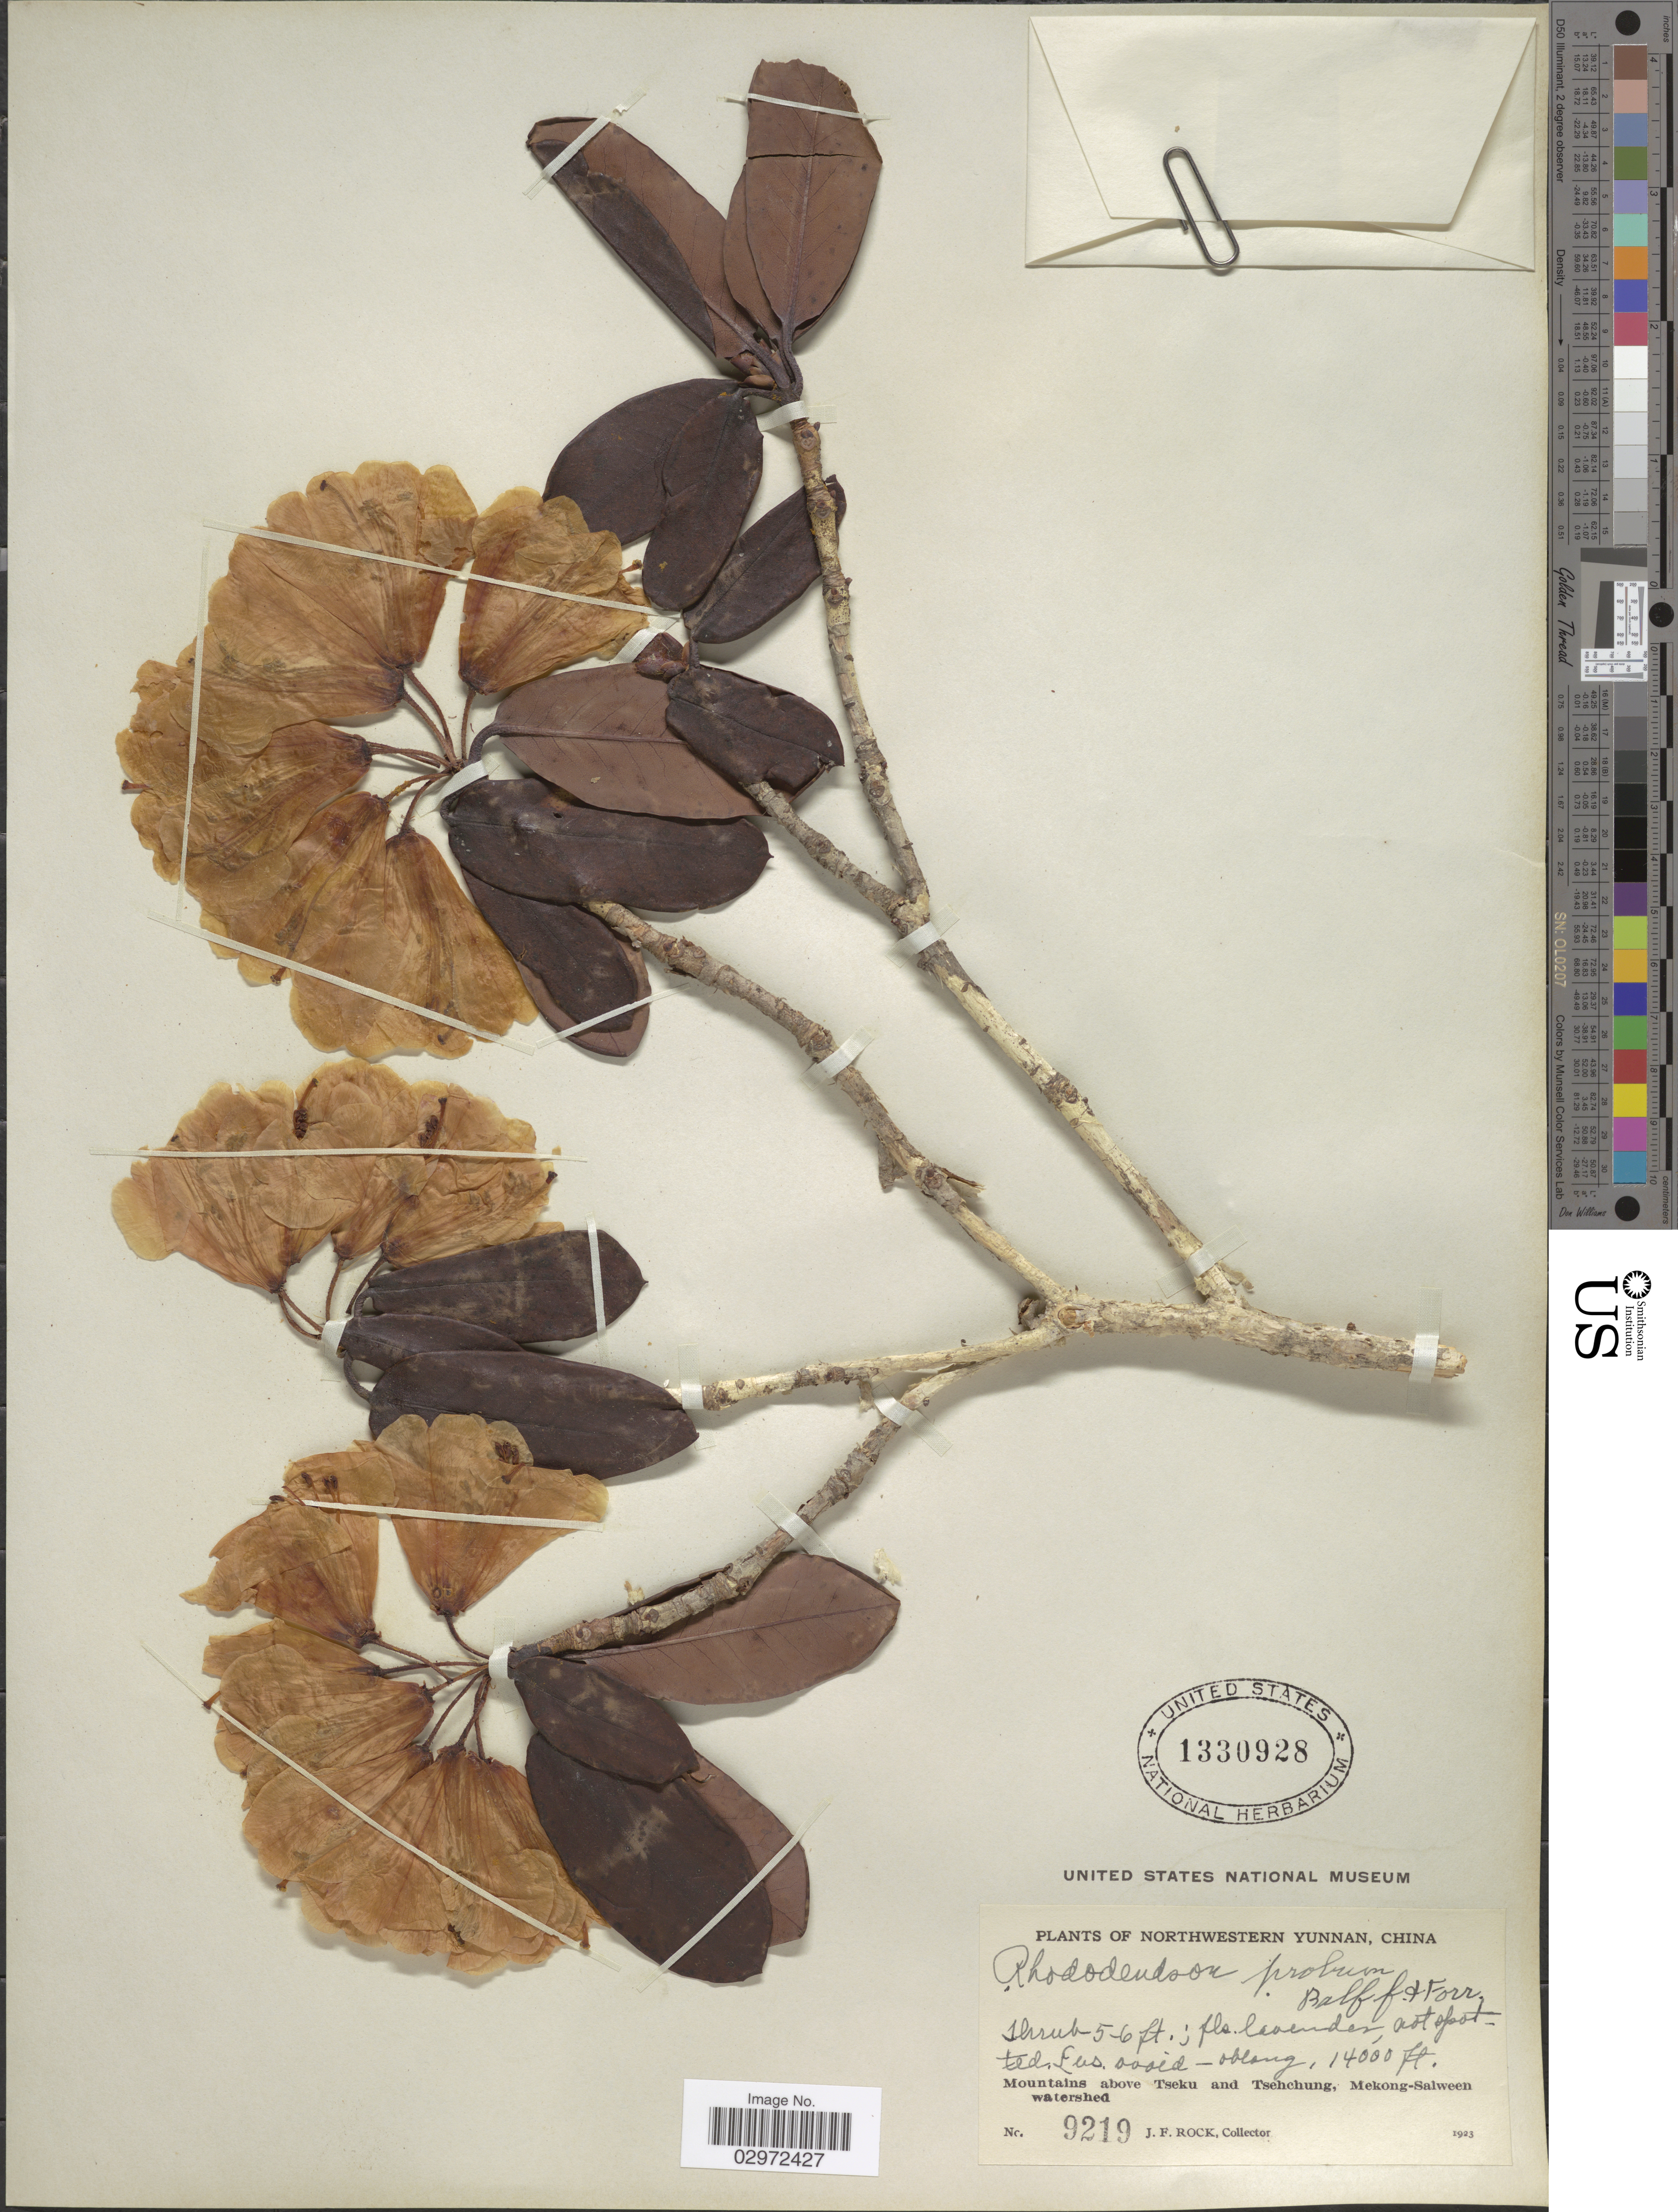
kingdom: Plantae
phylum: Tracheophyta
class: Magnoliopsida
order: Ericales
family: Ericaceae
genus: Rhododendron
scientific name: Rhododendron probum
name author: Balf. f. & Forrest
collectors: J. Rock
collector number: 9219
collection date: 1923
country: China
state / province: Yunnan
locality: Northwestern Yunnan, Mountains above Tseku and Tsehchung, Mekong-Salween watershed.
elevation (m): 4267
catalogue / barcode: US 1330928